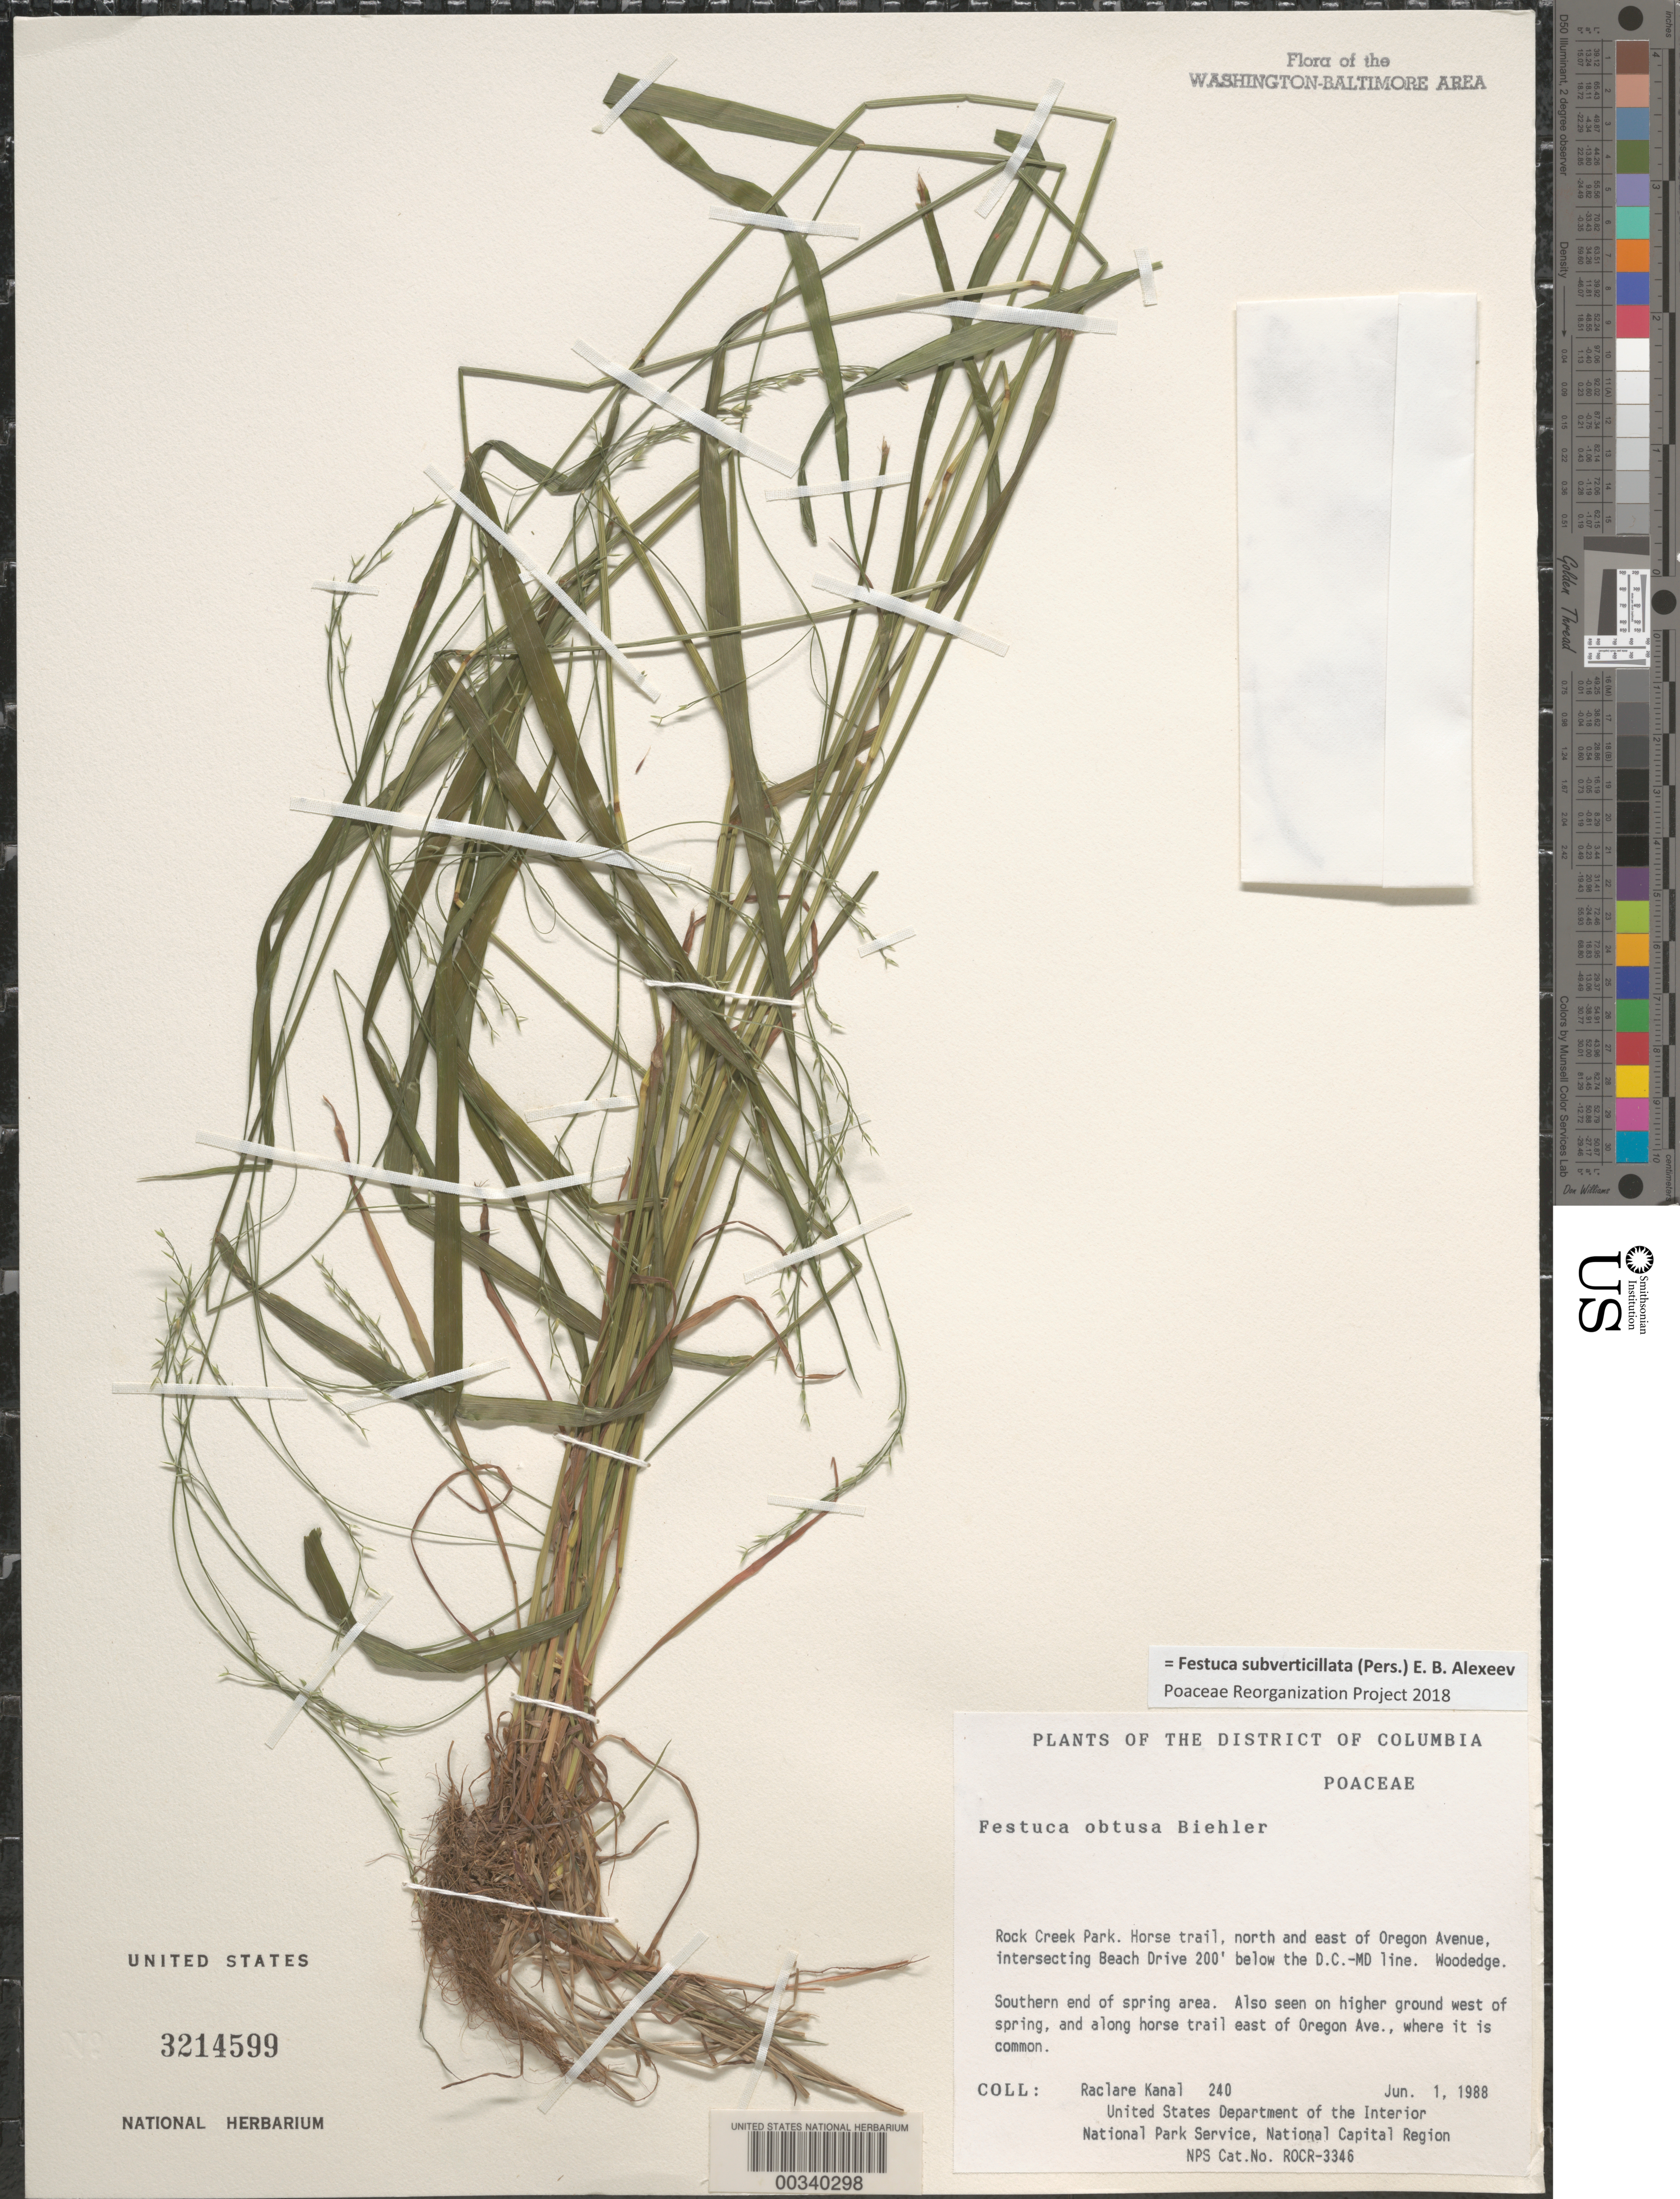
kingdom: Plantae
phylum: Tracheophyta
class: Liliopsida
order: Poales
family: Poaceae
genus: Festuca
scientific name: Festuca subverticillata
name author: (Pers.) E.B. Alexeev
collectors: R. Kanal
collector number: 240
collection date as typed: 01 Jun 1988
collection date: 1988-06-01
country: United States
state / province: District of Columbia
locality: Rock Creek Park, horse trail, N and E of Oregon Ave, below DC-MD Line Rock Creek Park and Vicinity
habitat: Woodedge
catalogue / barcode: US 3214599